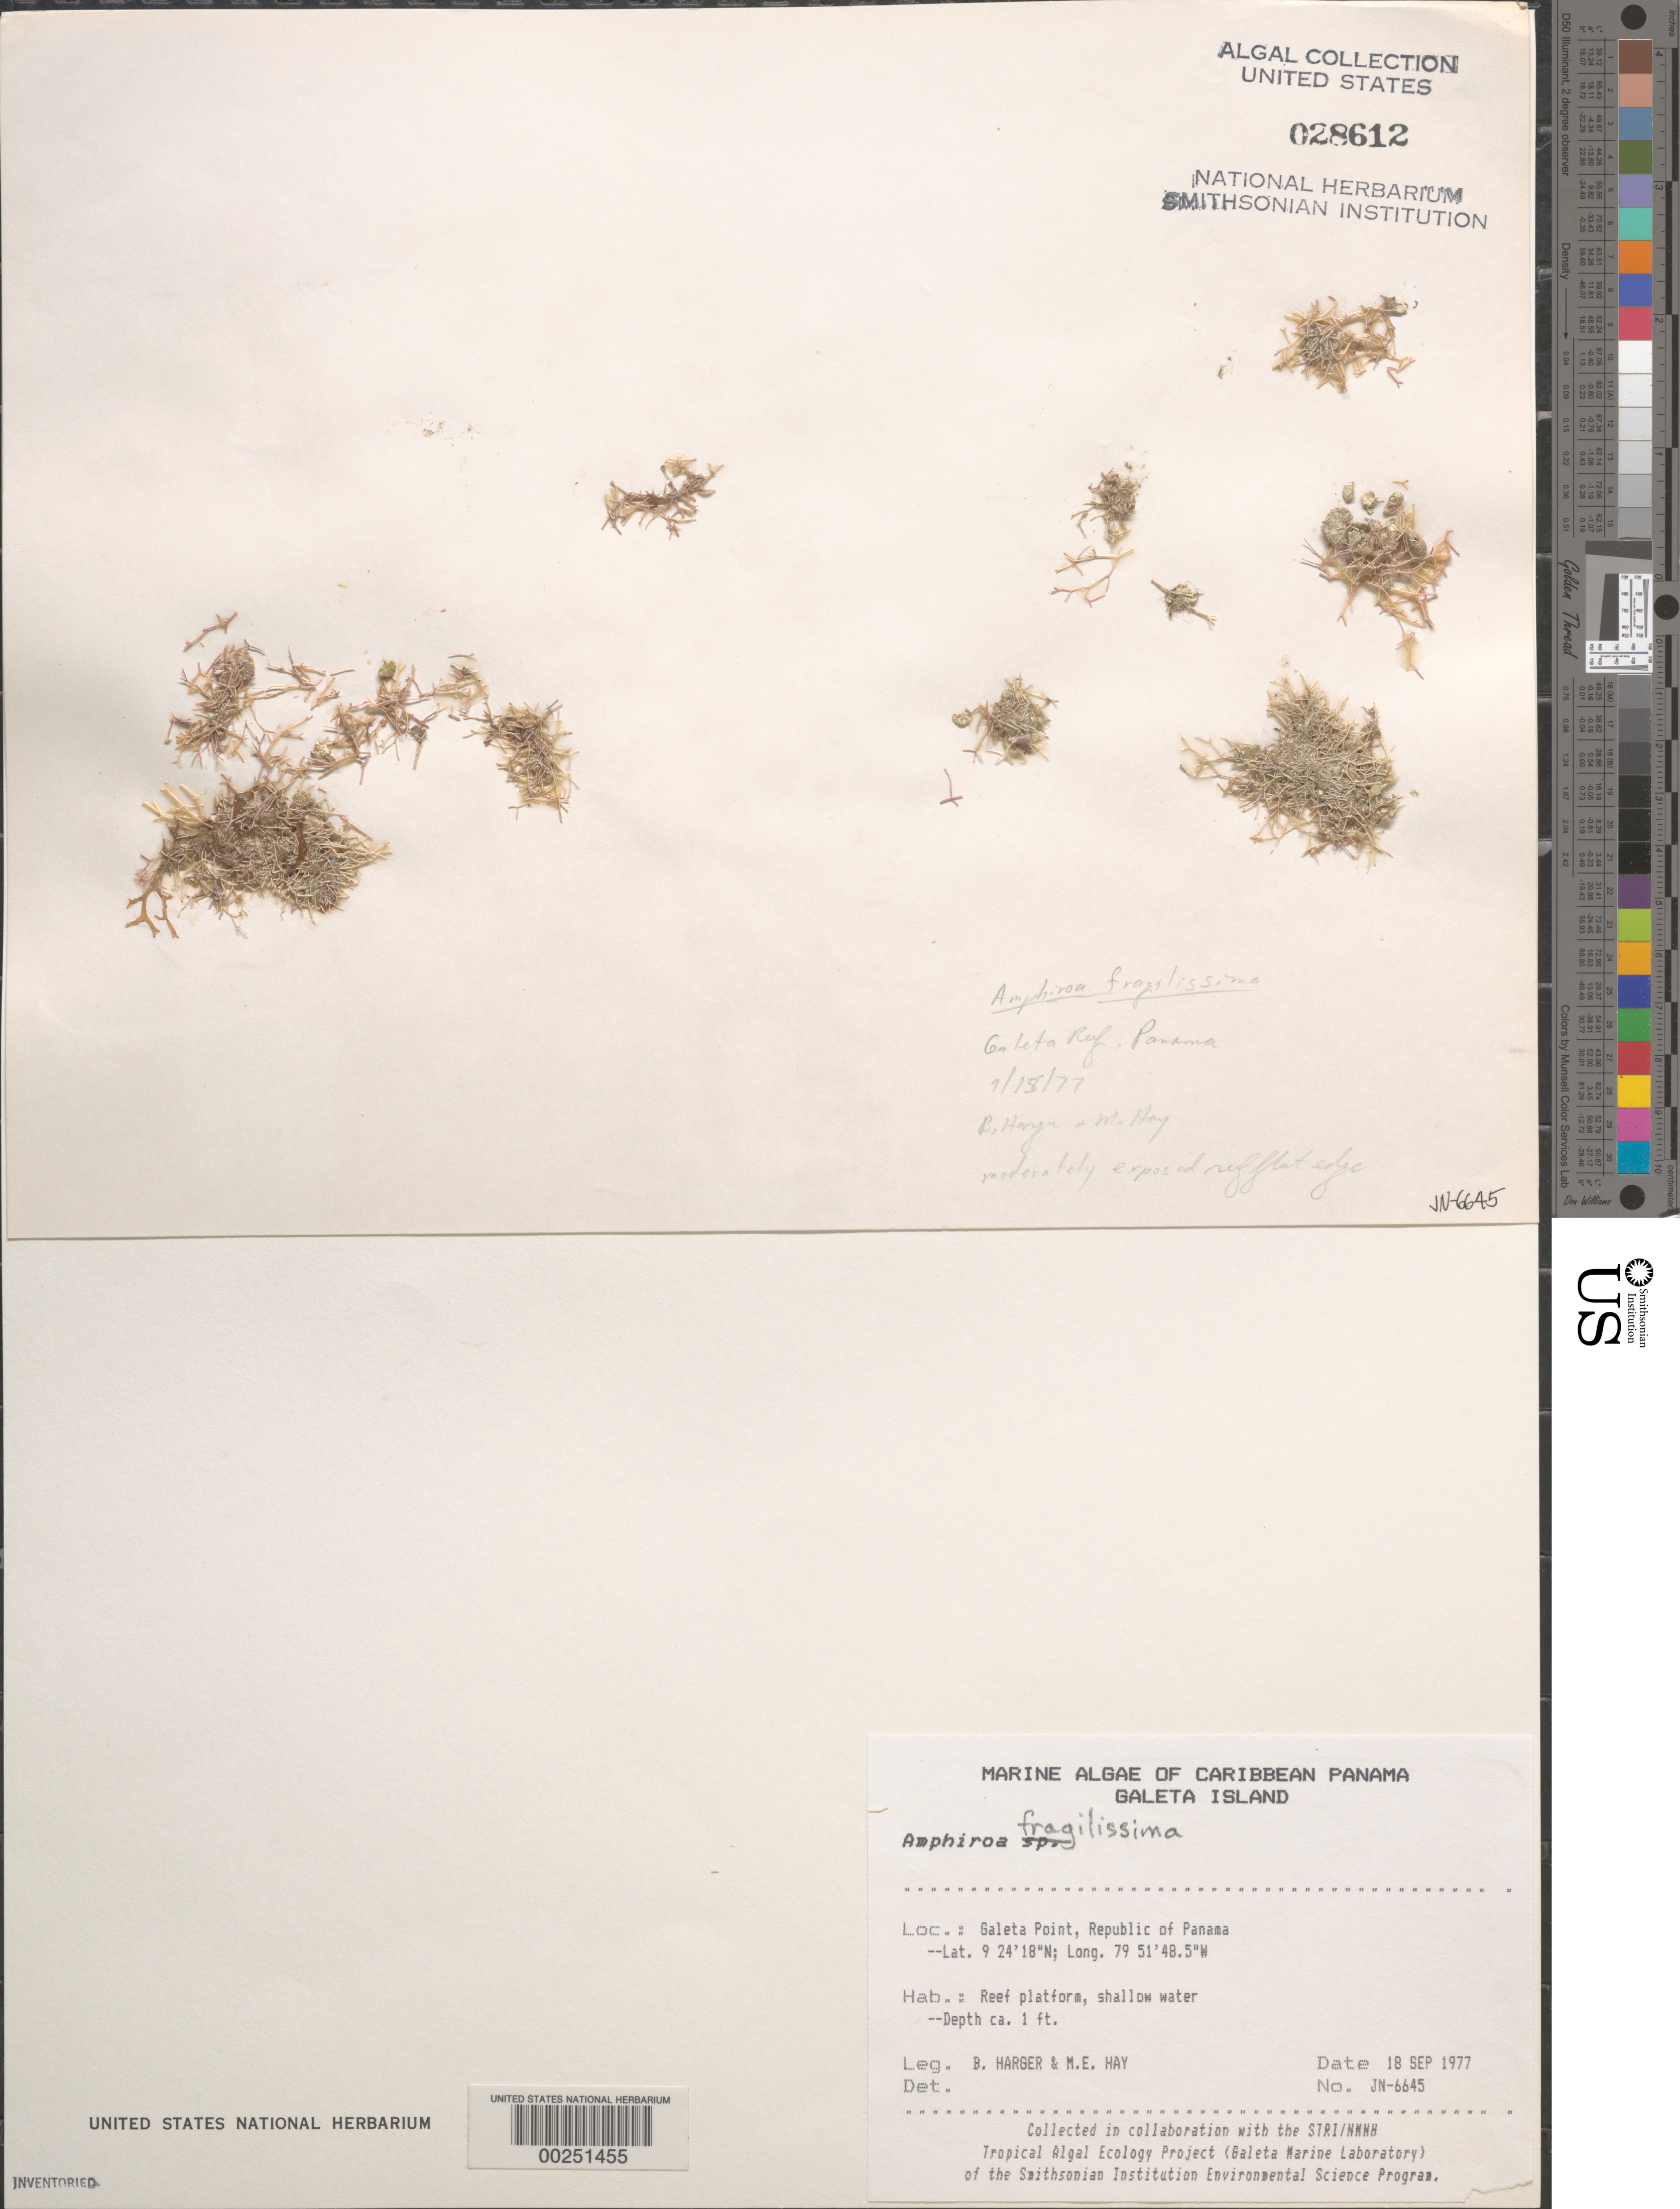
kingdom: Plantae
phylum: Rhodophyta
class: Florideophyceae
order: Corallinales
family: Lithophyllaceae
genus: Amphiroa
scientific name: Amphiroa fragilissima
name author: (L.) J.V.Lamouroux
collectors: B. W. Harger & M. E. Hay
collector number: JN-6645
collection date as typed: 18 Sep 1977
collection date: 1977-09-18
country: Panama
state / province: Colón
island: Galeta Island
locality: Galeta Point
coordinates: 9 24' 18" N, 79 51' 48.5" W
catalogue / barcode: US 28612